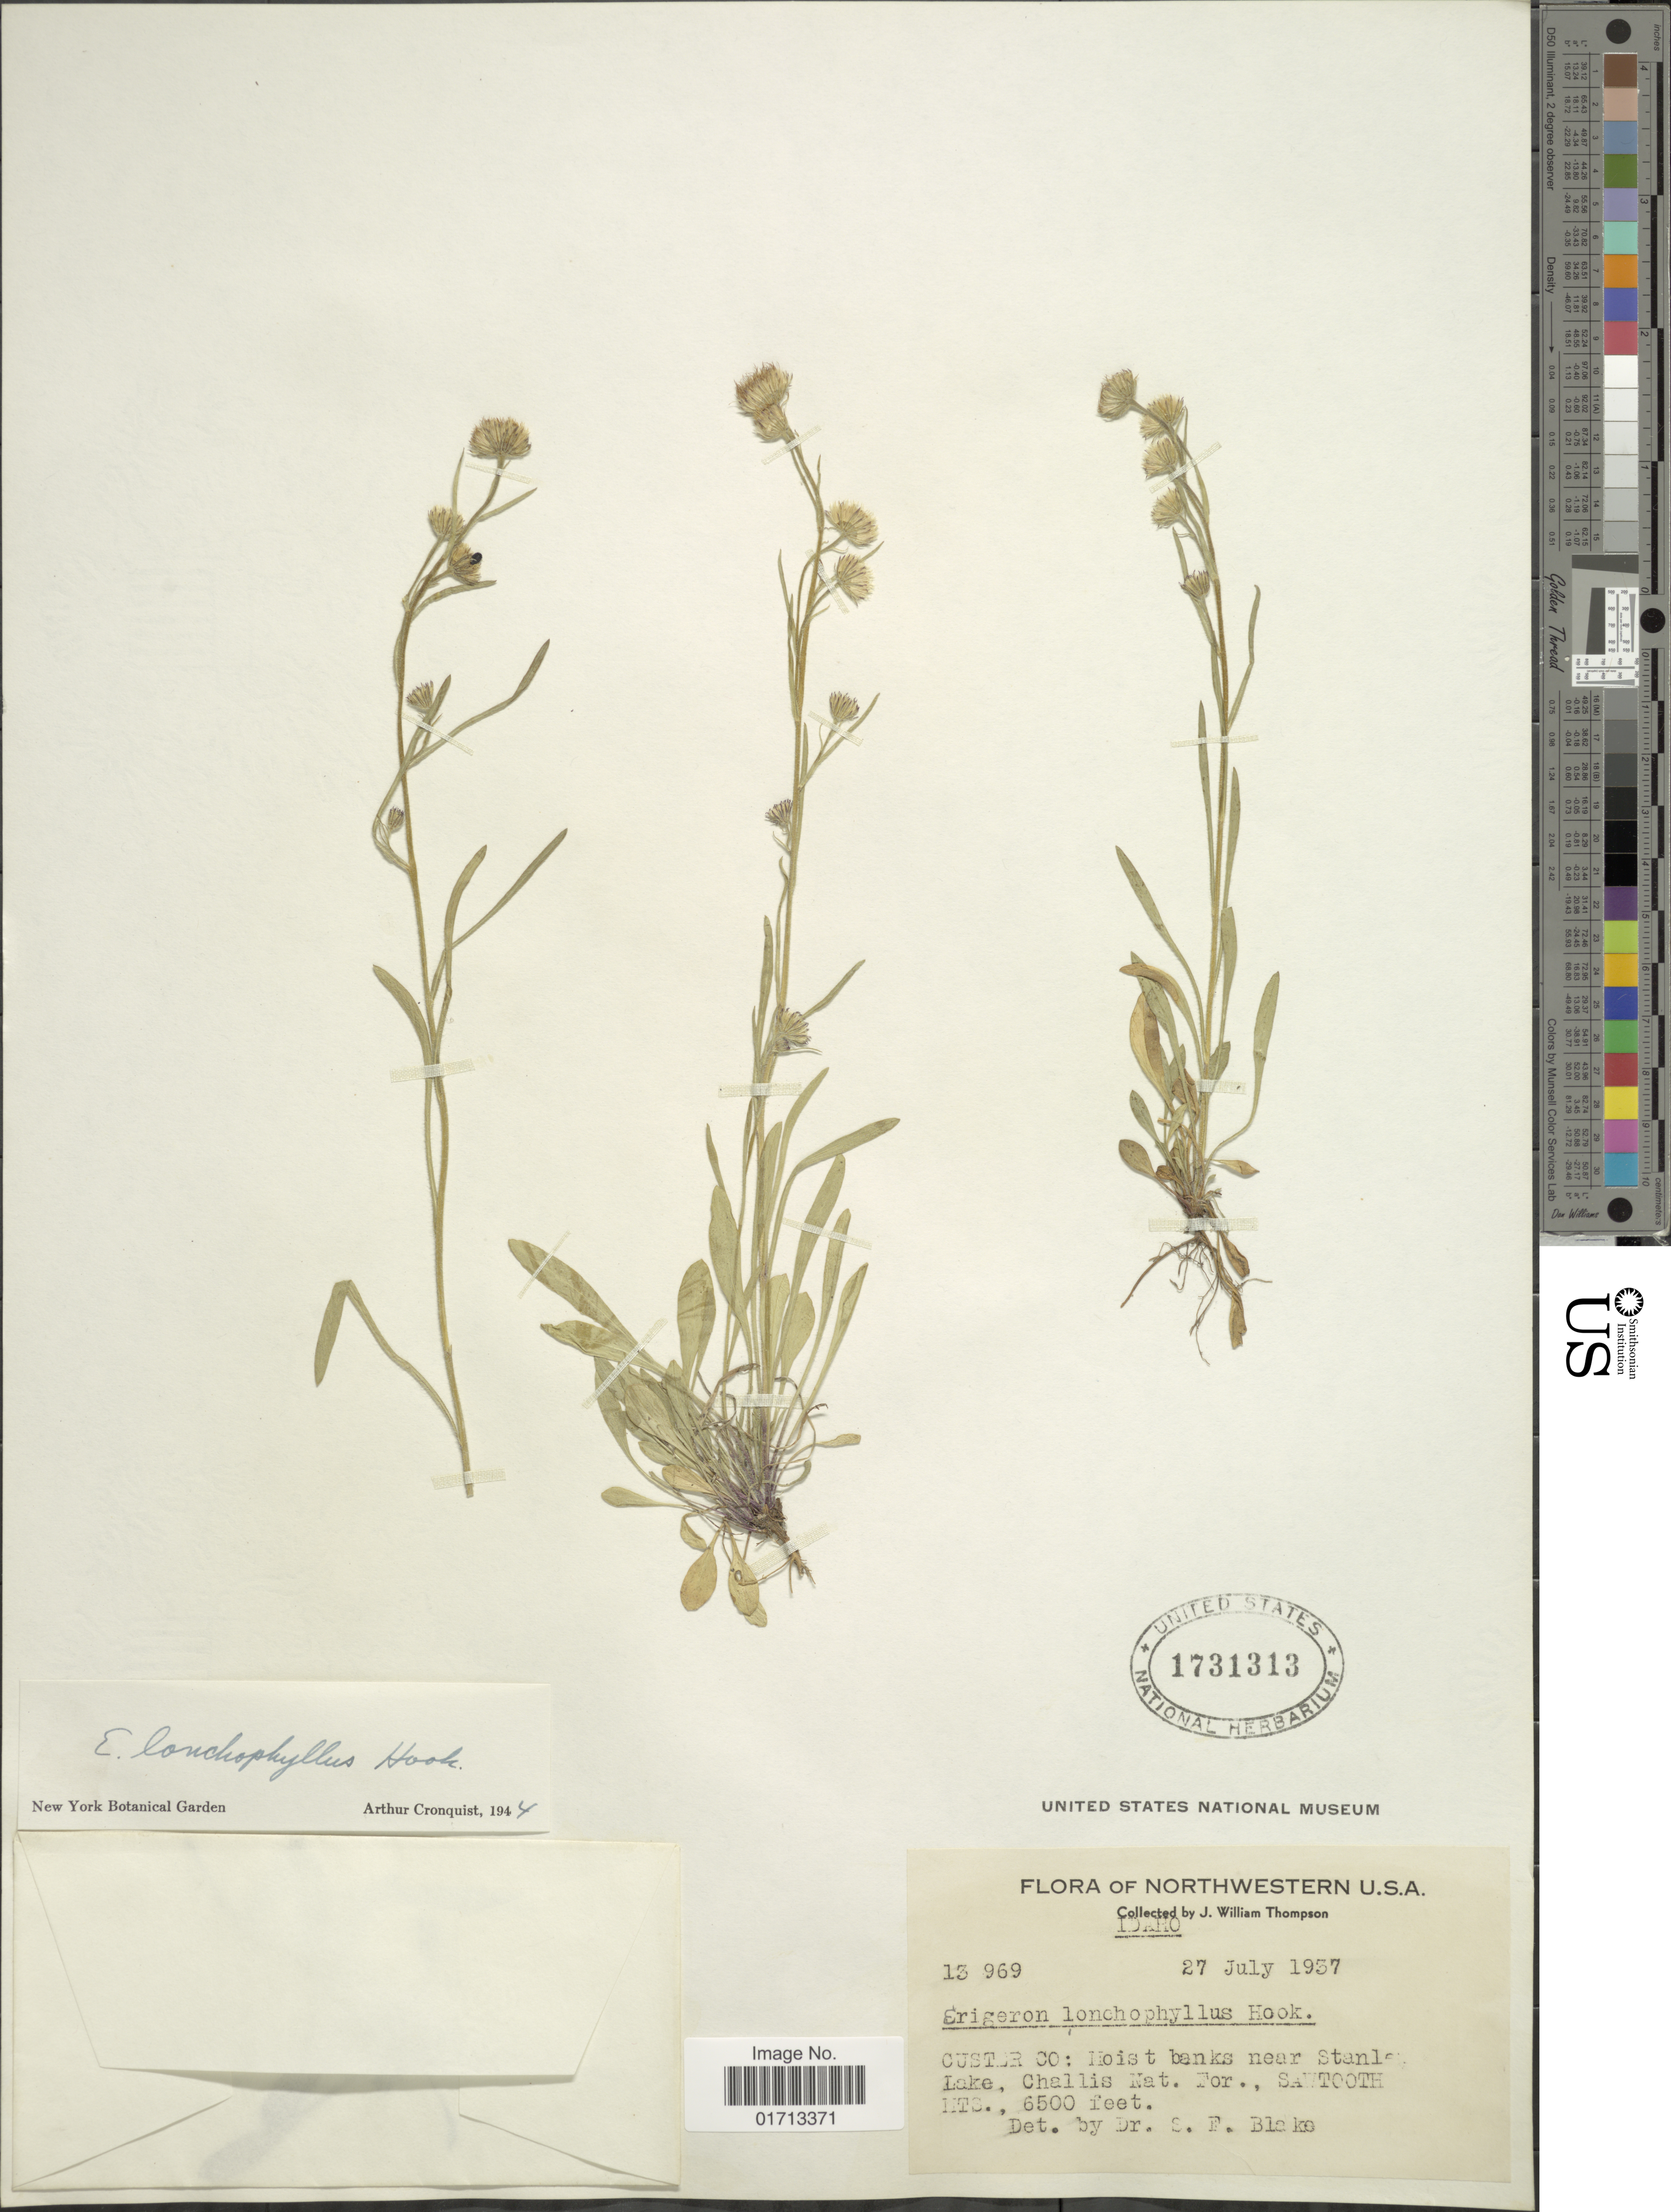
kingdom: Plantae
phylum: Tracheophyta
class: Magnoliopsida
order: Asterales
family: Asteraceae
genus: Erigeron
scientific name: Erigeron lonchophyllus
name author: Hook.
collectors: J. W. Thompson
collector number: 13969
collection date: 1937-07-27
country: United States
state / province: Idaho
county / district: Custer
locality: near Stanley Lake, Challis Nat. For., Sawtooth Mts.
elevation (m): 1981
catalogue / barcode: US 1731313